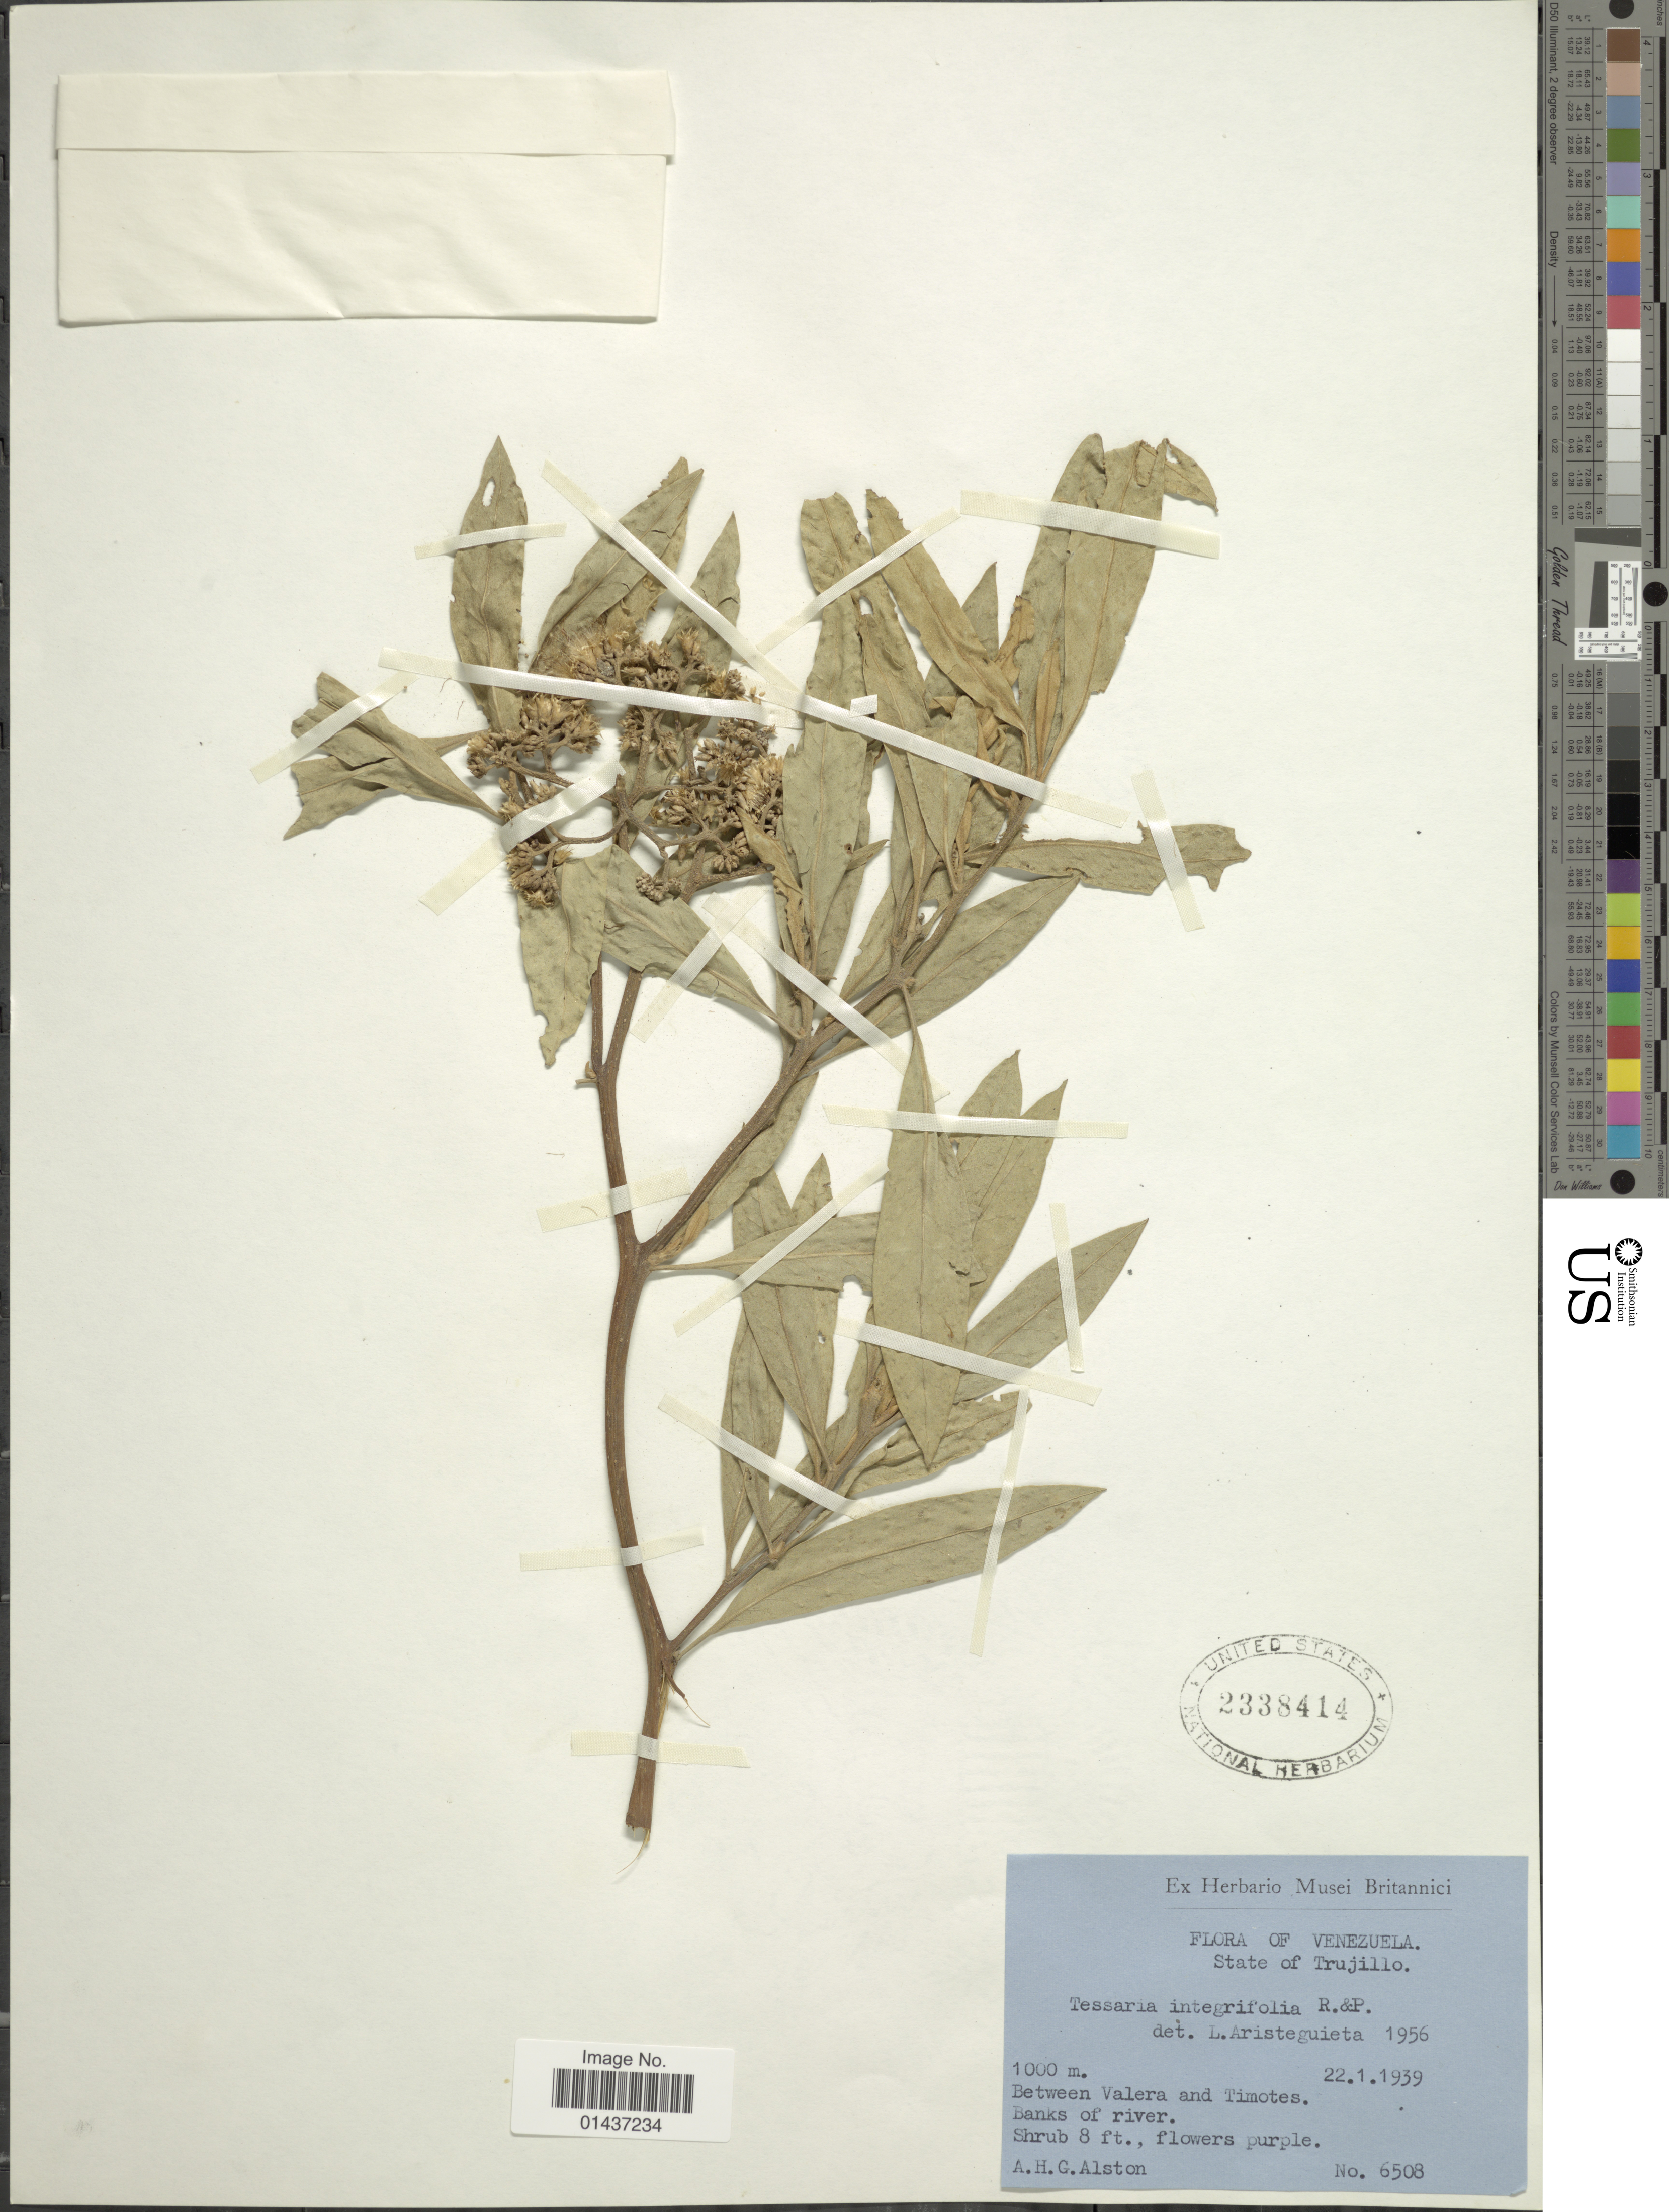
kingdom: Plantae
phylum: Tracheophyta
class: Magnoliopsida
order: Asterales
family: Asteraceae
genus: Tessaria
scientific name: Tessaria integrifolia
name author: Ruiz & Pav.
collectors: A. H. Alston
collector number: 6508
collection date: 1939-01-22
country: Venezuela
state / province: Trujillo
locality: Between Valera and Timotes, Banks of river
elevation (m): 1000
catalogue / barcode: US 2338414